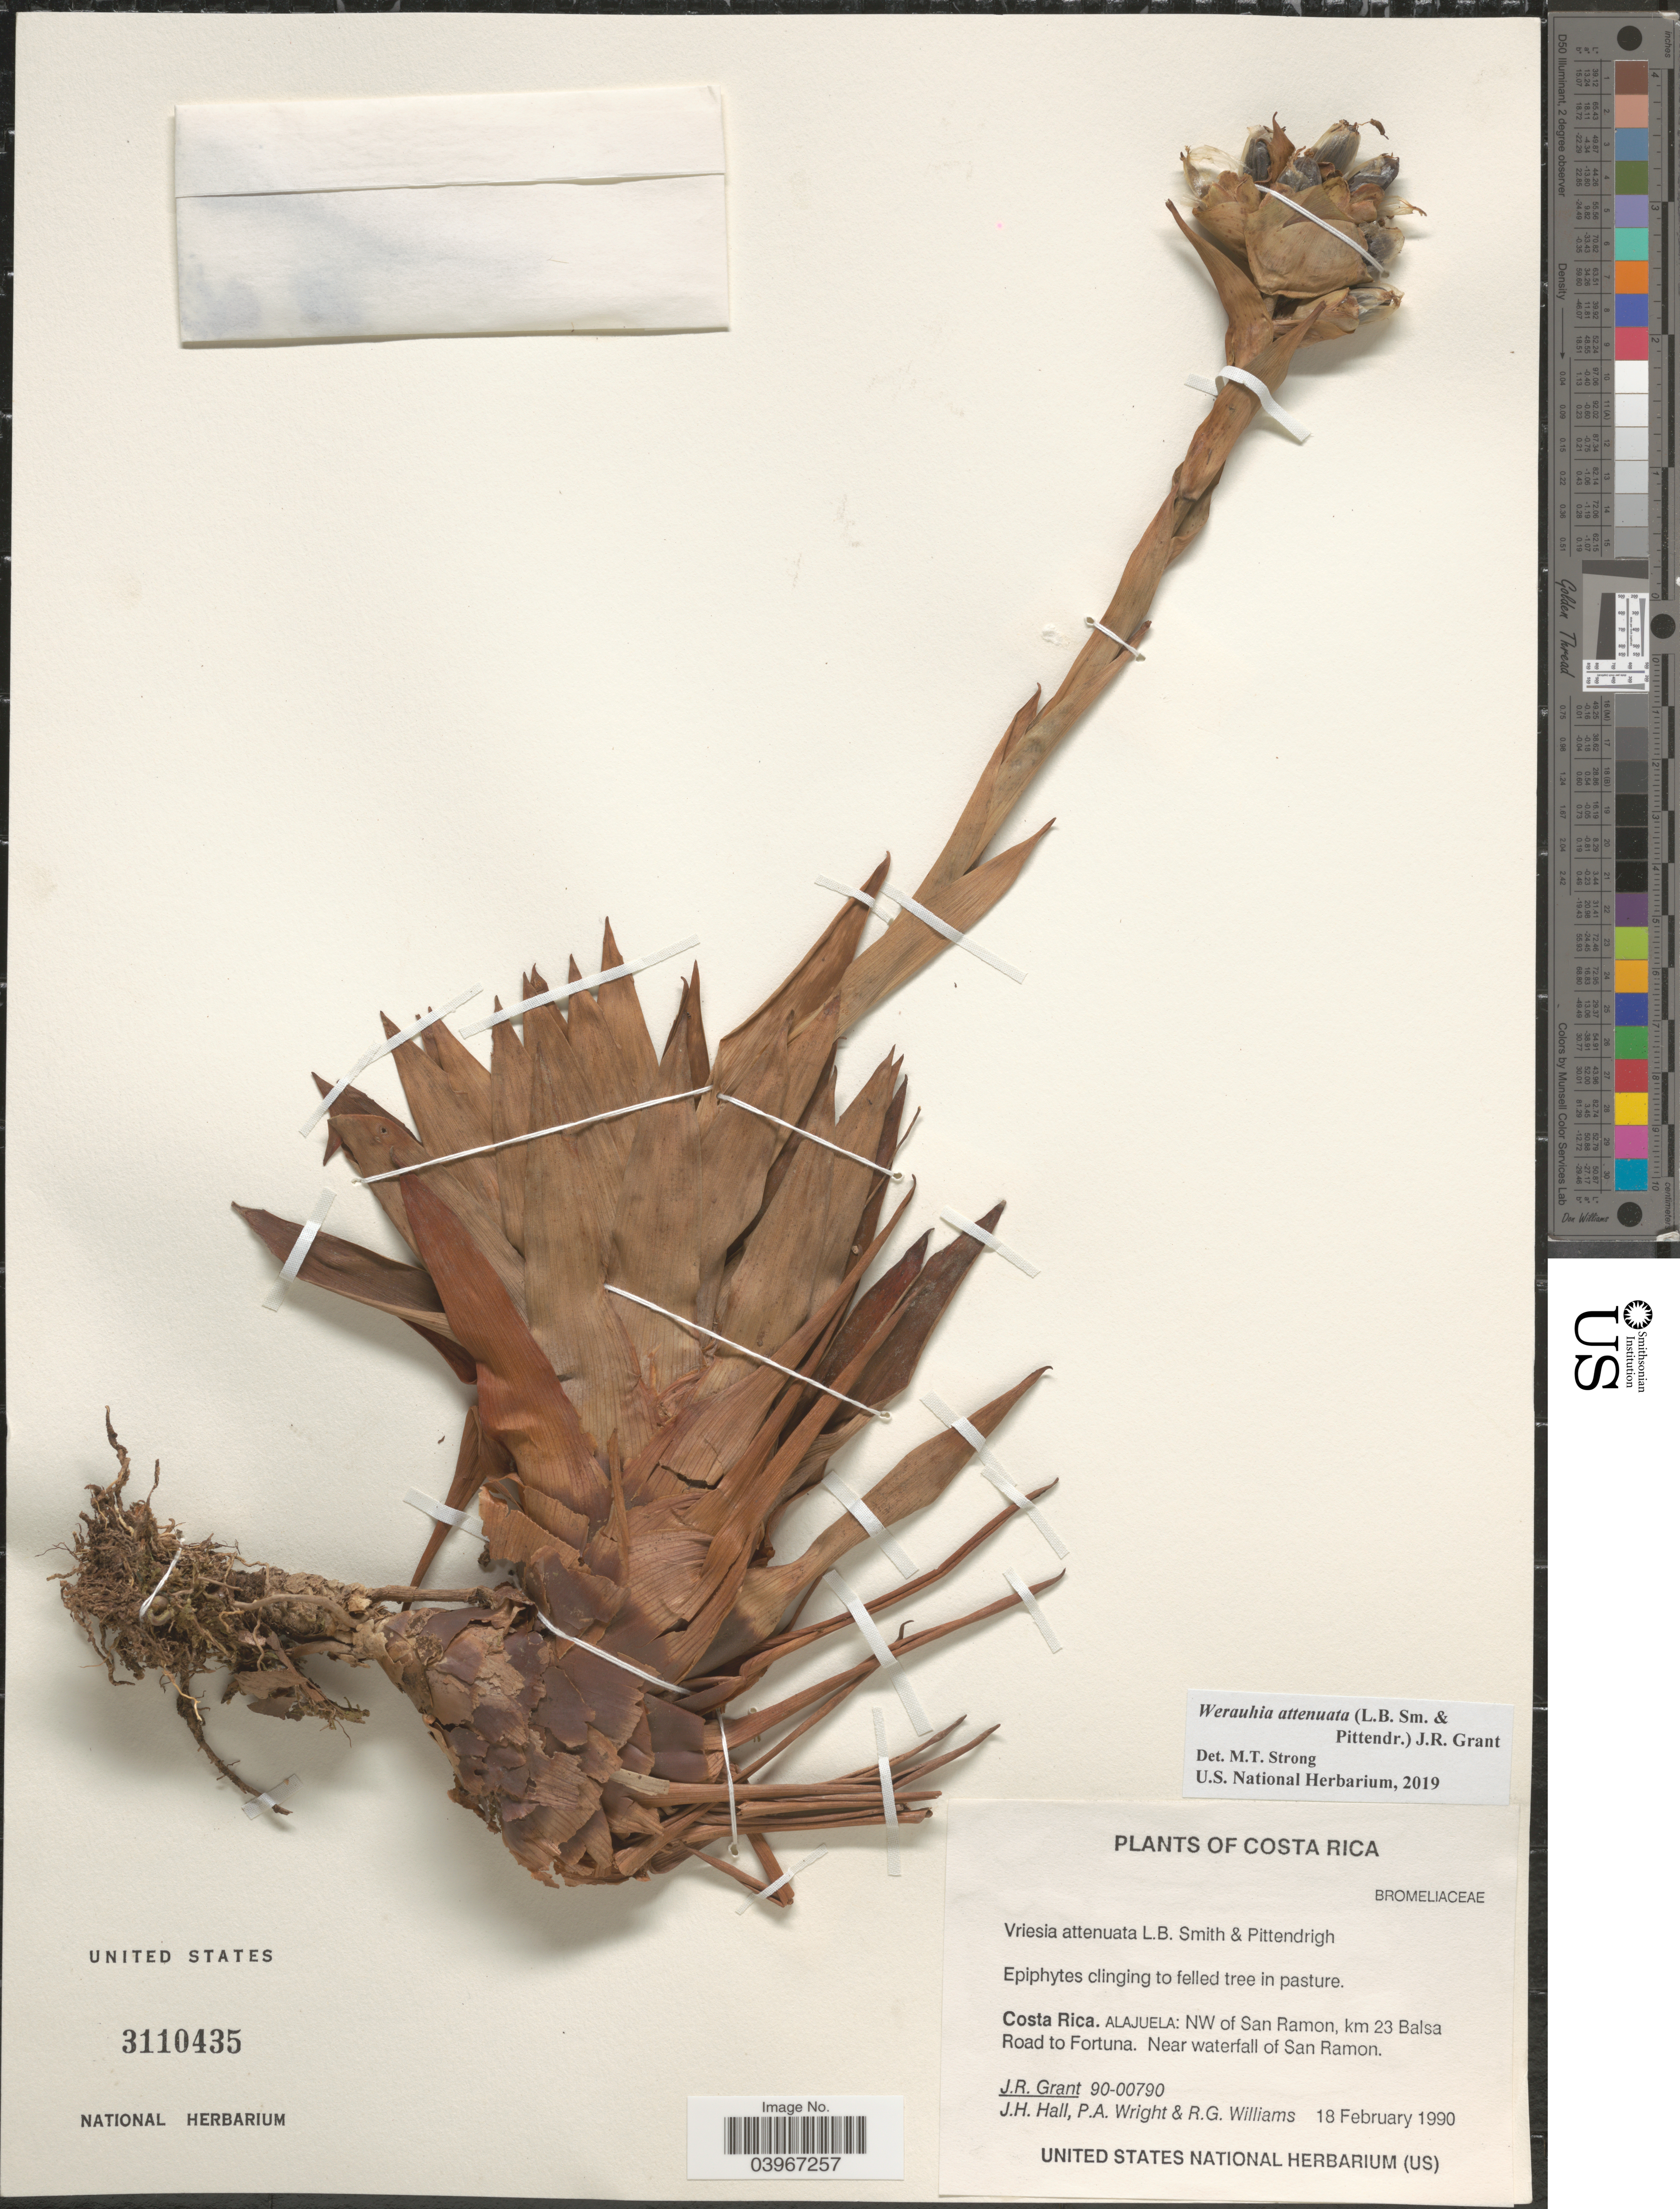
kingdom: Plantae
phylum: Tracheophyta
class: Liliopsida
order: Poales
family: Bromeliaceae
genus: Werauhia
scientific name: Werauhia attenuata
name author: (L.B. Sm. & Pittendr.) J.R. Grant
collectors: J. Grant, J. Hall, P. A. Wright & R. G. Williams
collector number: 90-00790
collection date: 1990-02-18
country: Costa Rica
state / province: Alajuela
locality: NW of San Ramon, km 23 Balsa Road to Fortuna. Near waterfall of San Ramon.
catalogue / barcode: US 3110435